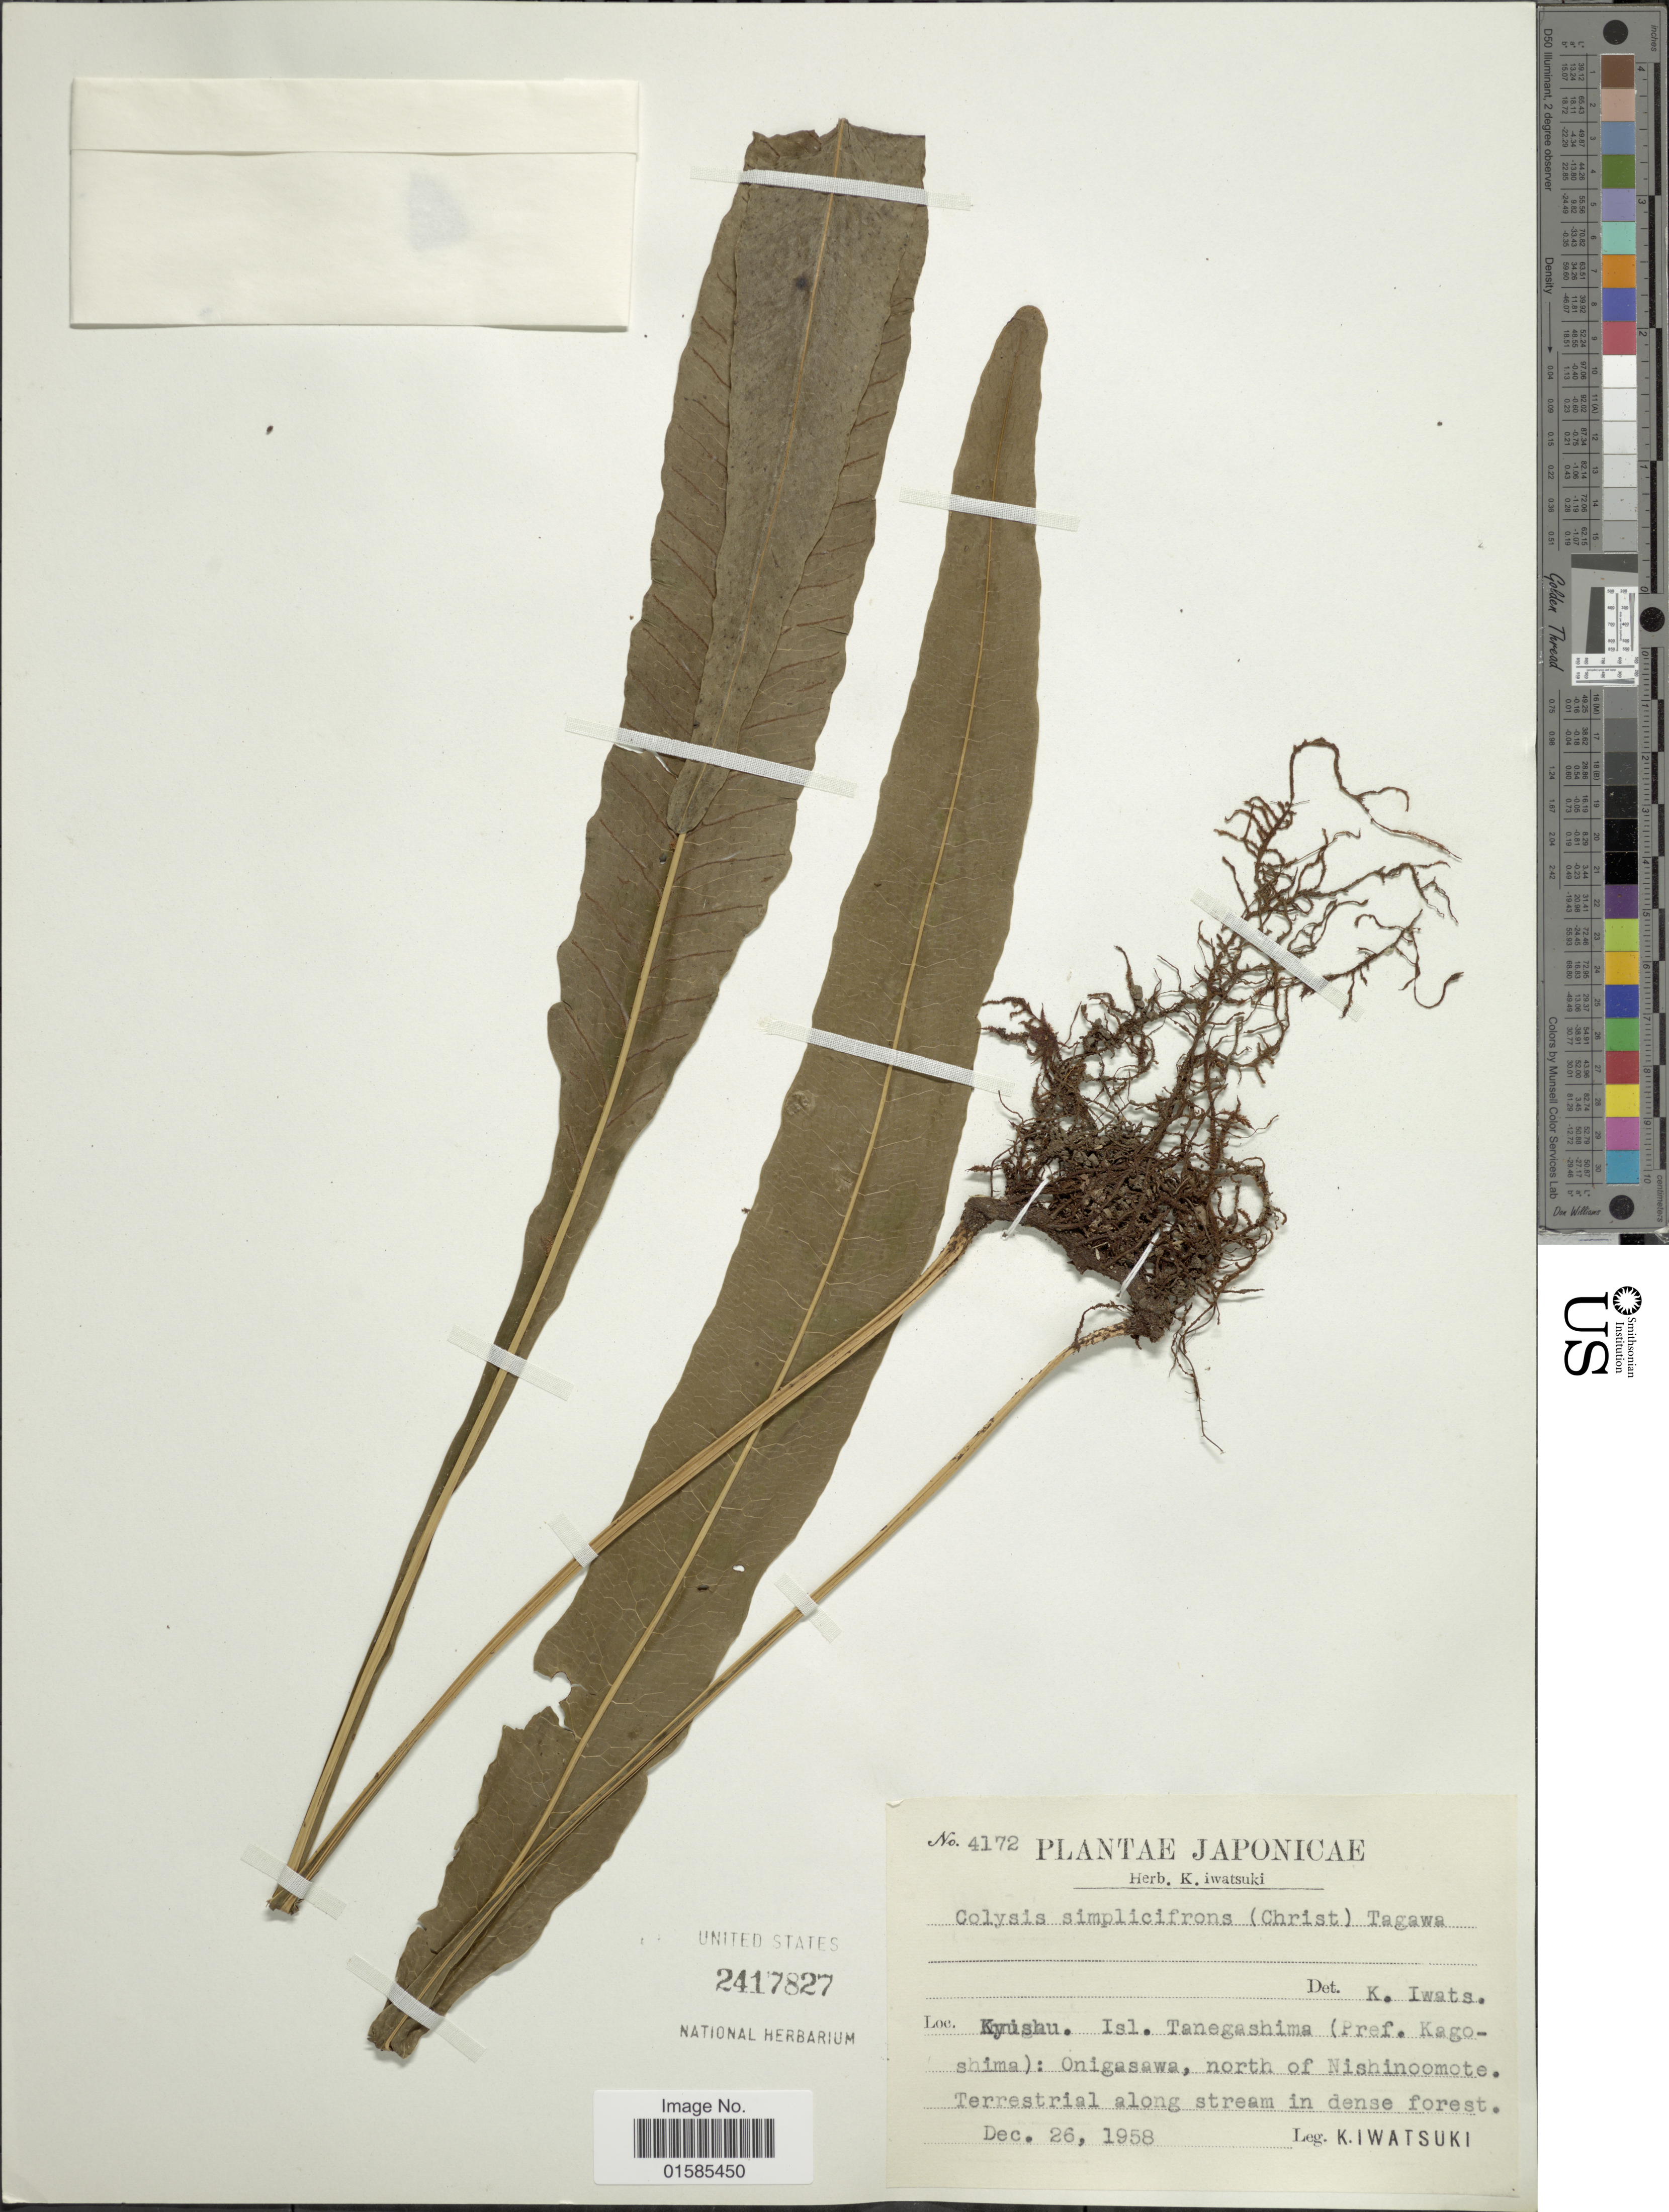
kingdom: Plantae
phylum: Tracheophyta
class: Polypodiopsida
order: Polypodiales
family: Polypodiaceae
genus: Leptochilus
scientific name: Leptochilus x shintenensis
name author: (Hayata) Nakaike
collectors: K. Iwatsuki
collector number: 4172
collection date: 1958-12-26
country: Japan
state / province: Kagosima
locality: Japonicae, Kyushu. Isl. Tanegashima (Pref. Kagoshima: Onigasawa, north of Nishinoomote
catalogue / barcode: US 2417827